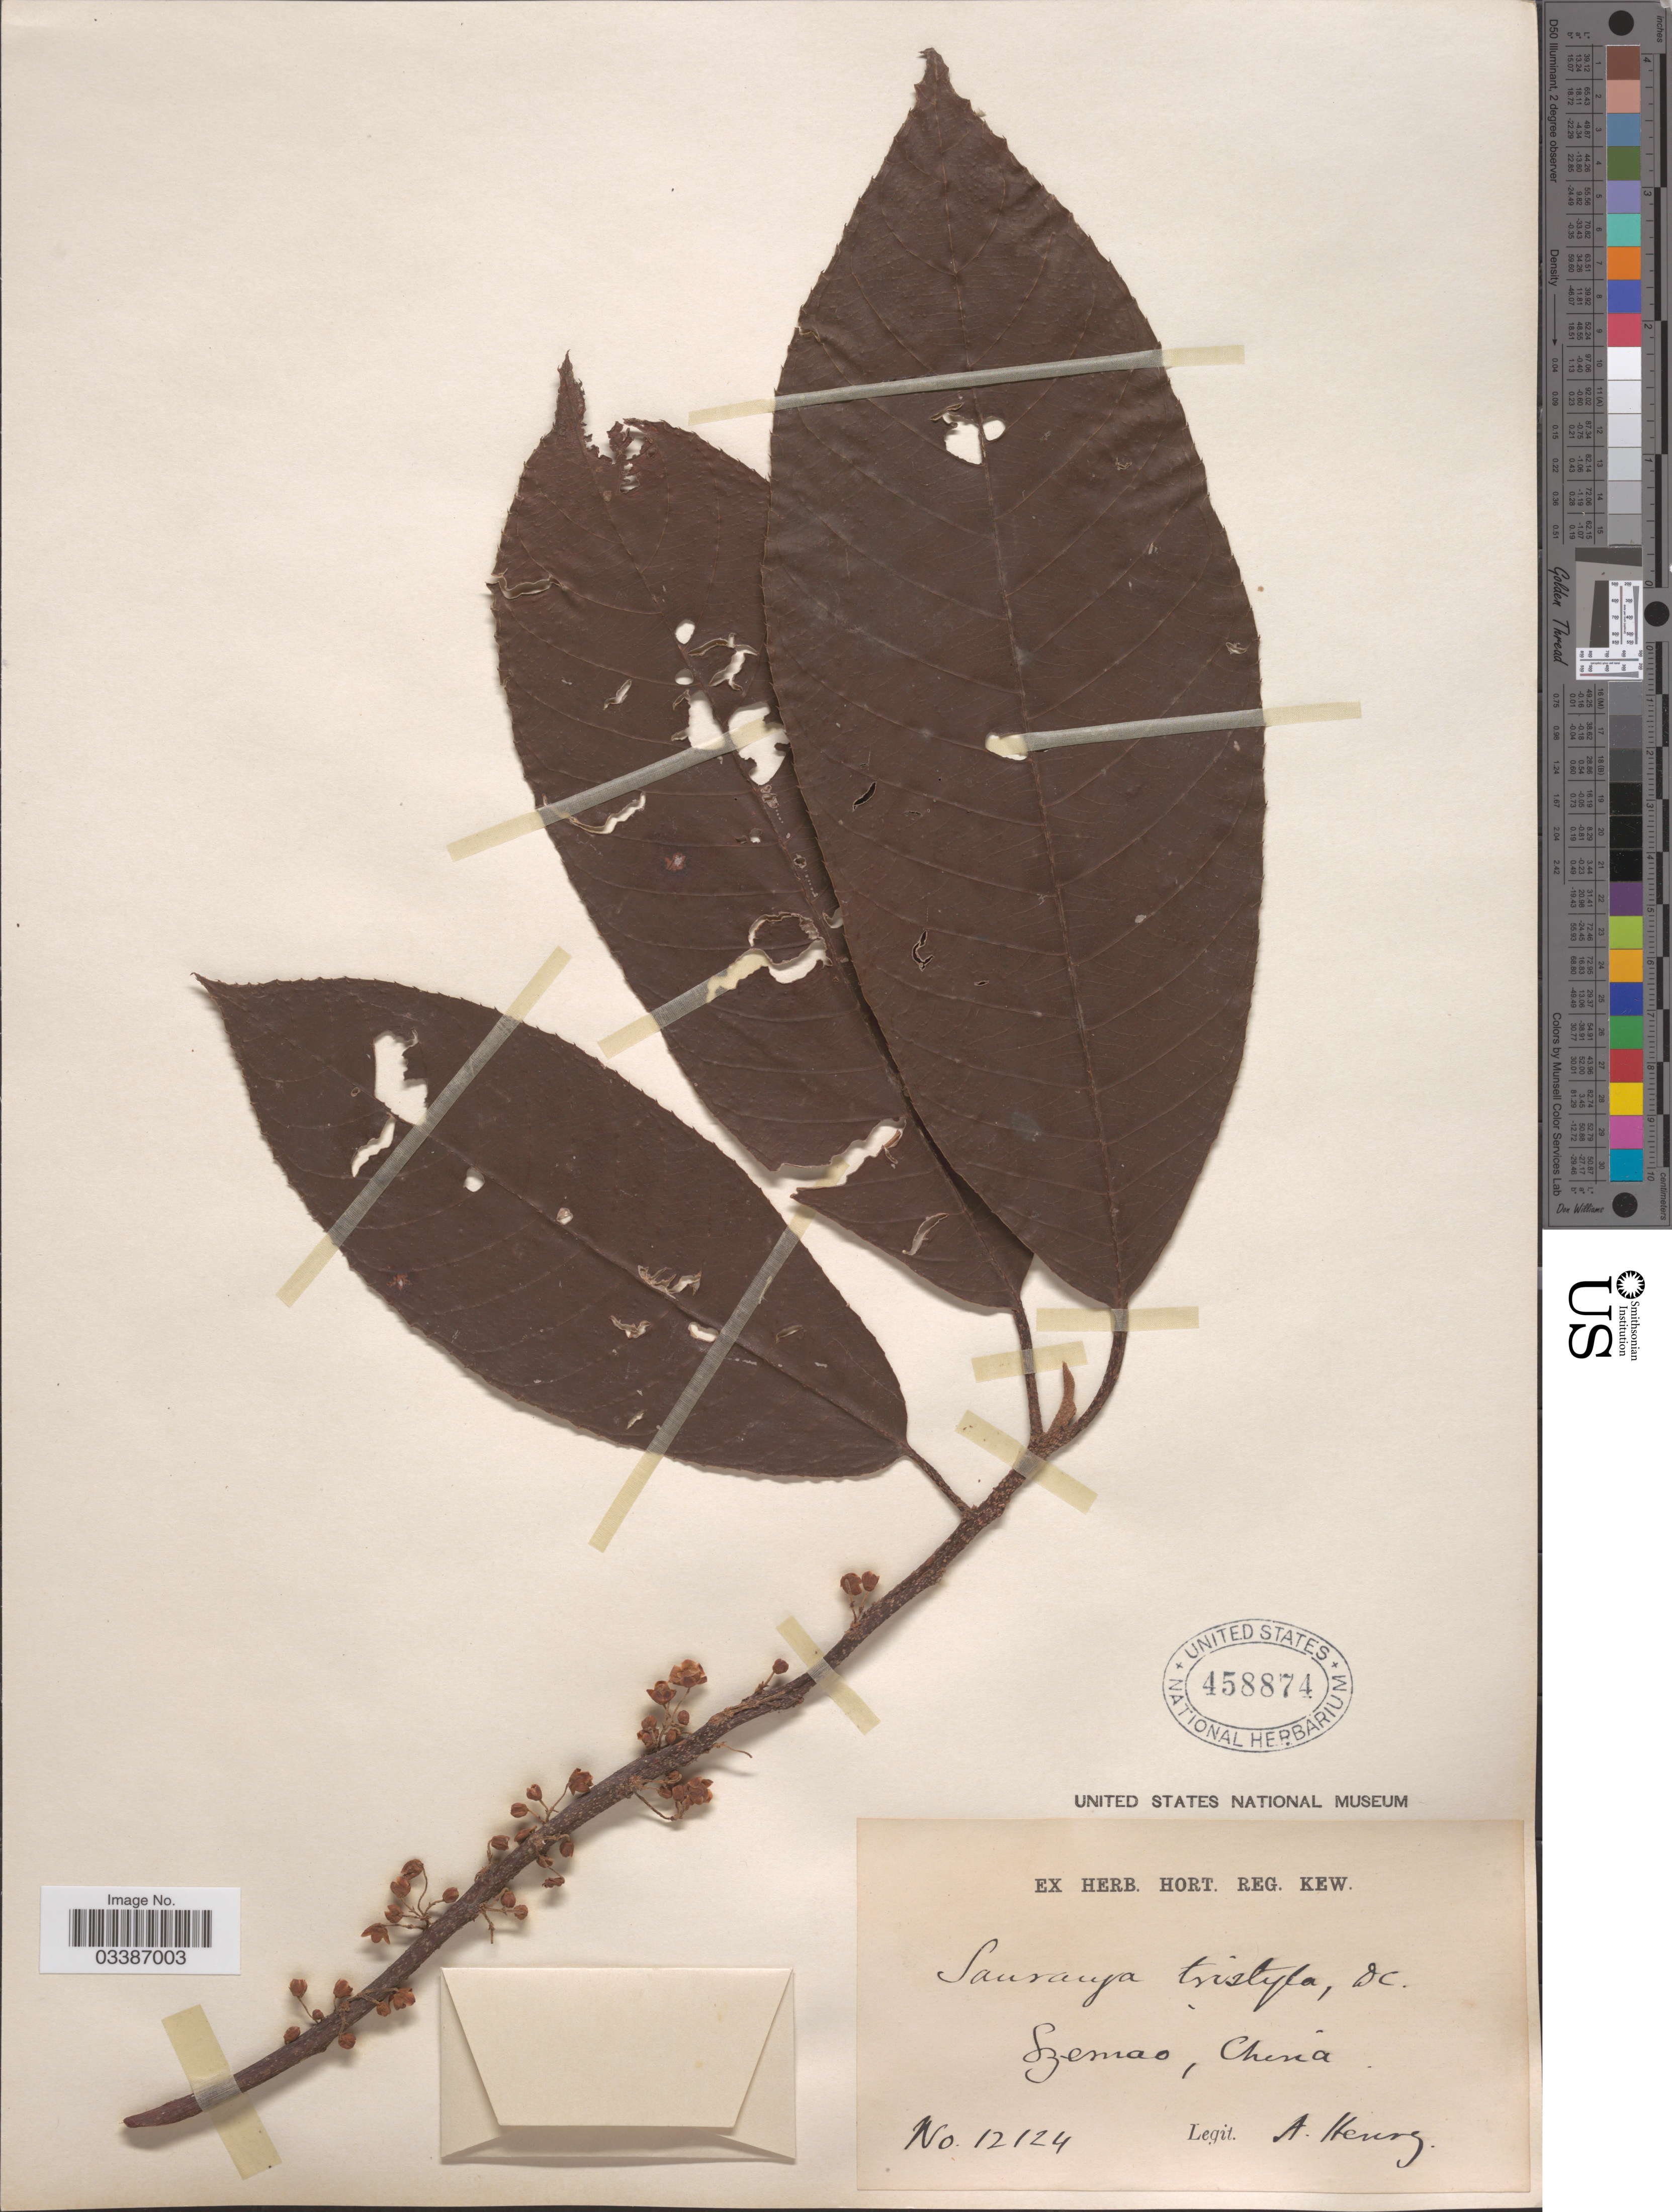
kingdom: Plantae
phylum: Tracheophyta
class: Magnoliopsida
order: Ericales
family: Actinidiaceae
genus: Saurauia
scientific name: Saurauia tristyla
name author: DC.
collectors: A. Henry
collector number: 12124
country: China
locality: Szemao.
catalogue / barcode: US 458874